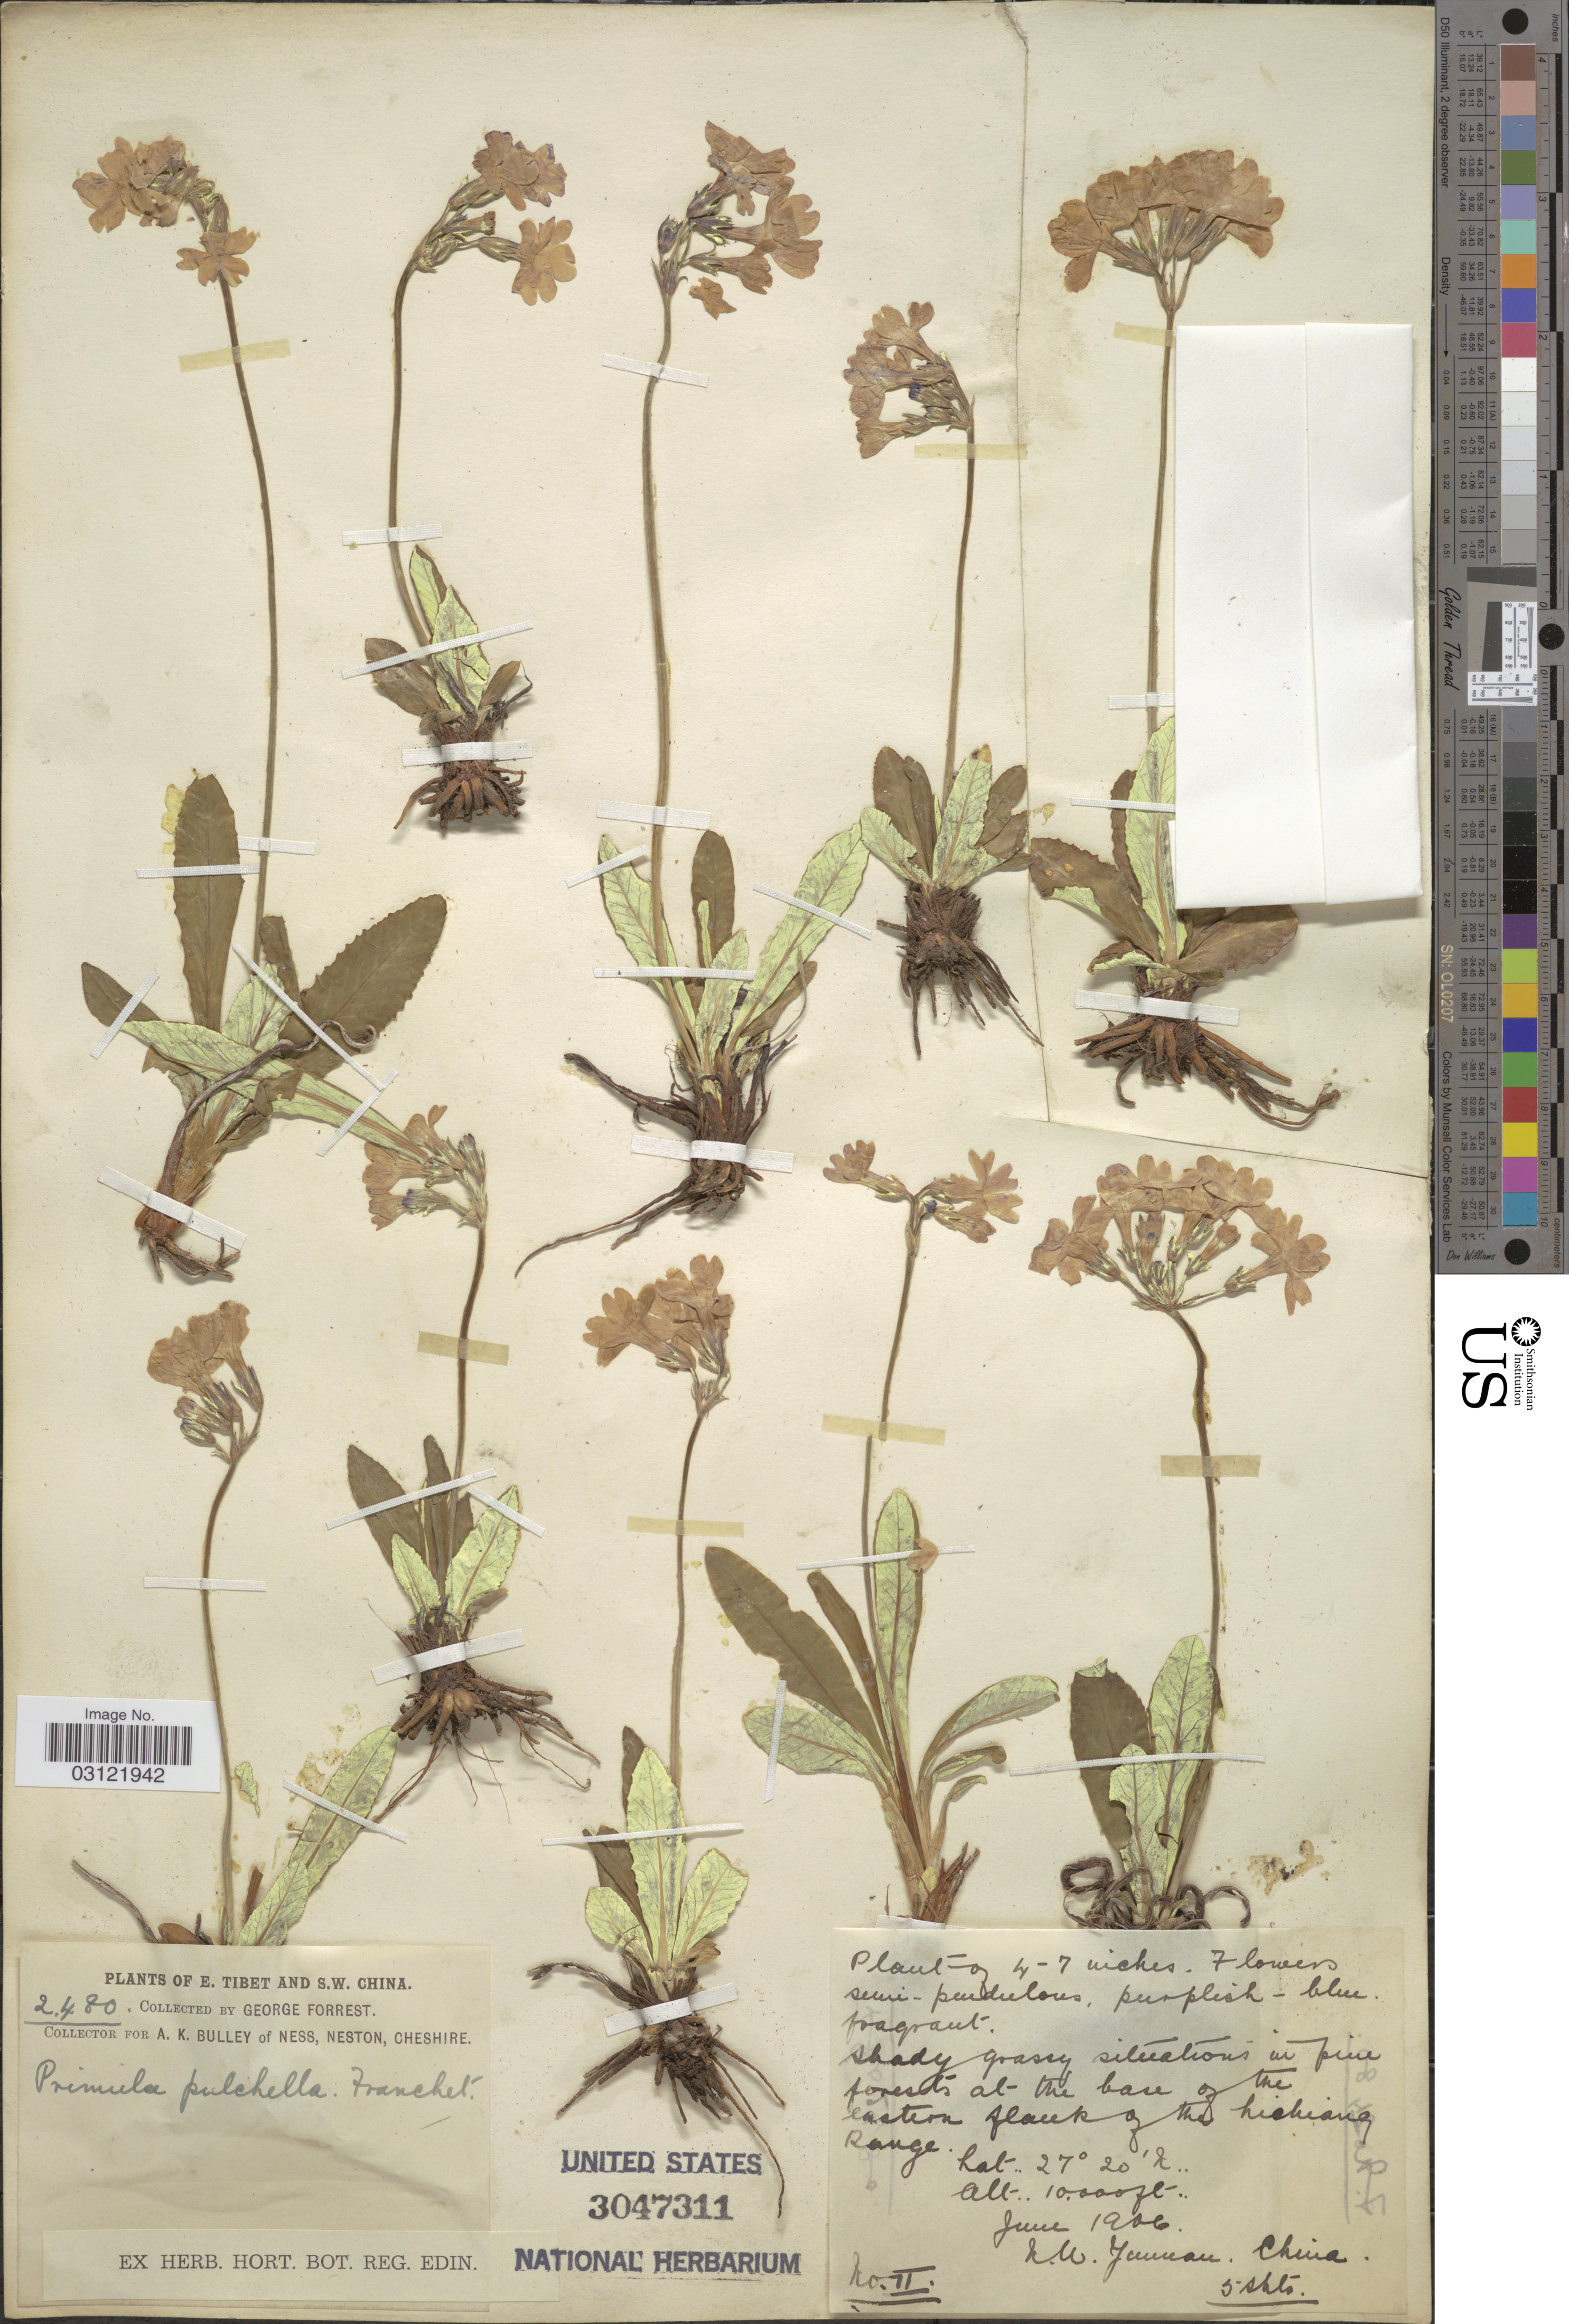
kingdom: Plantae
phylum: Tracheophyta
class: Magnoliopsida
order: Ericales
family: Primulaceae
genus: Primula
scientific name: Primula pulchella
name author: Franch.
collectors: G. Forrest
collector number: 2480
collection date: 1906-06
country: China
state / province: Yunnan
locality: E. Tibet and S.W. China. Shady grassy situations in pine forests at the base of the eastern flank of the Lichiang Range. N.W. Yunnan.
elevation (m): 3048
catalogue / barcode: US 3047311